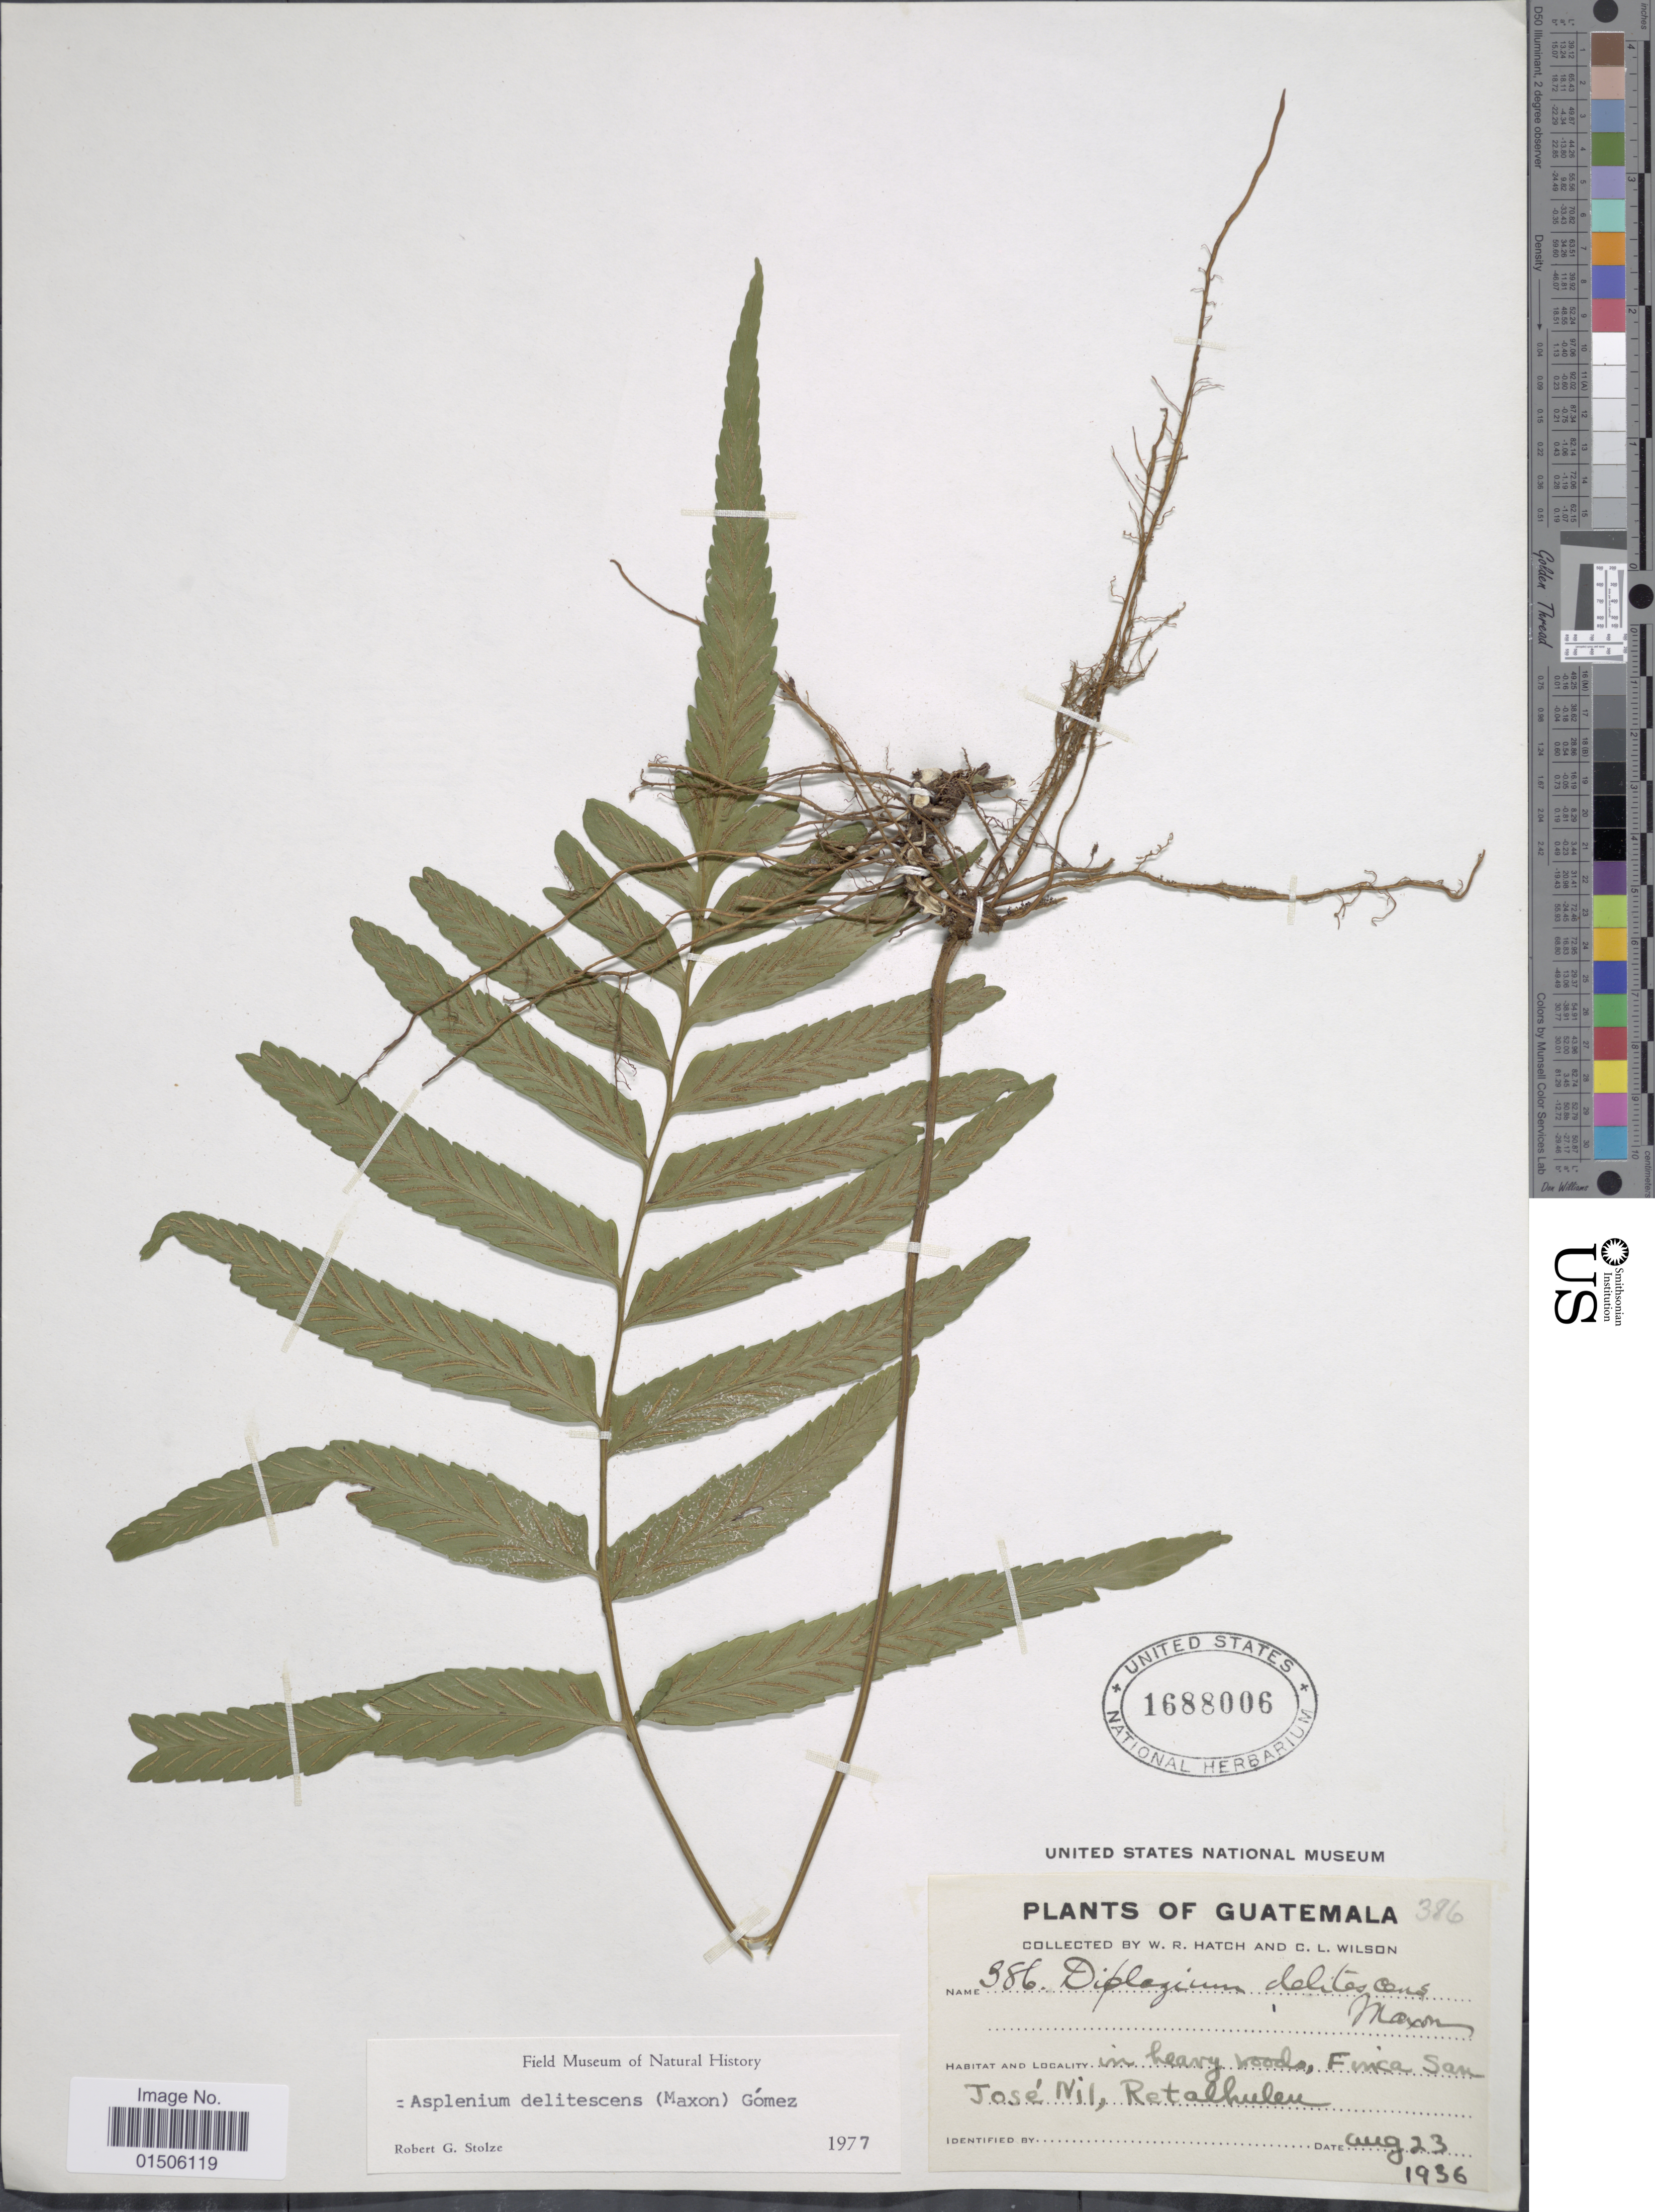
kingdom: Plantae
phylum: Tracheophyta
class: Polypodiopsida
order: Polypodiales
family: Aspleniaceae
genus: Asplenium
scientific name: Asplenium delitescens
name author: (Maxon) L.D. Gómez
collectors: W. Hatch & C. L. Wilson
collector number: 386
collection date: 1936-08-23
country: Guatemala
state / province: Retalhuleu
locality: In heavy woods, Finca San José Nil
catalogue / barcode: US 1688006